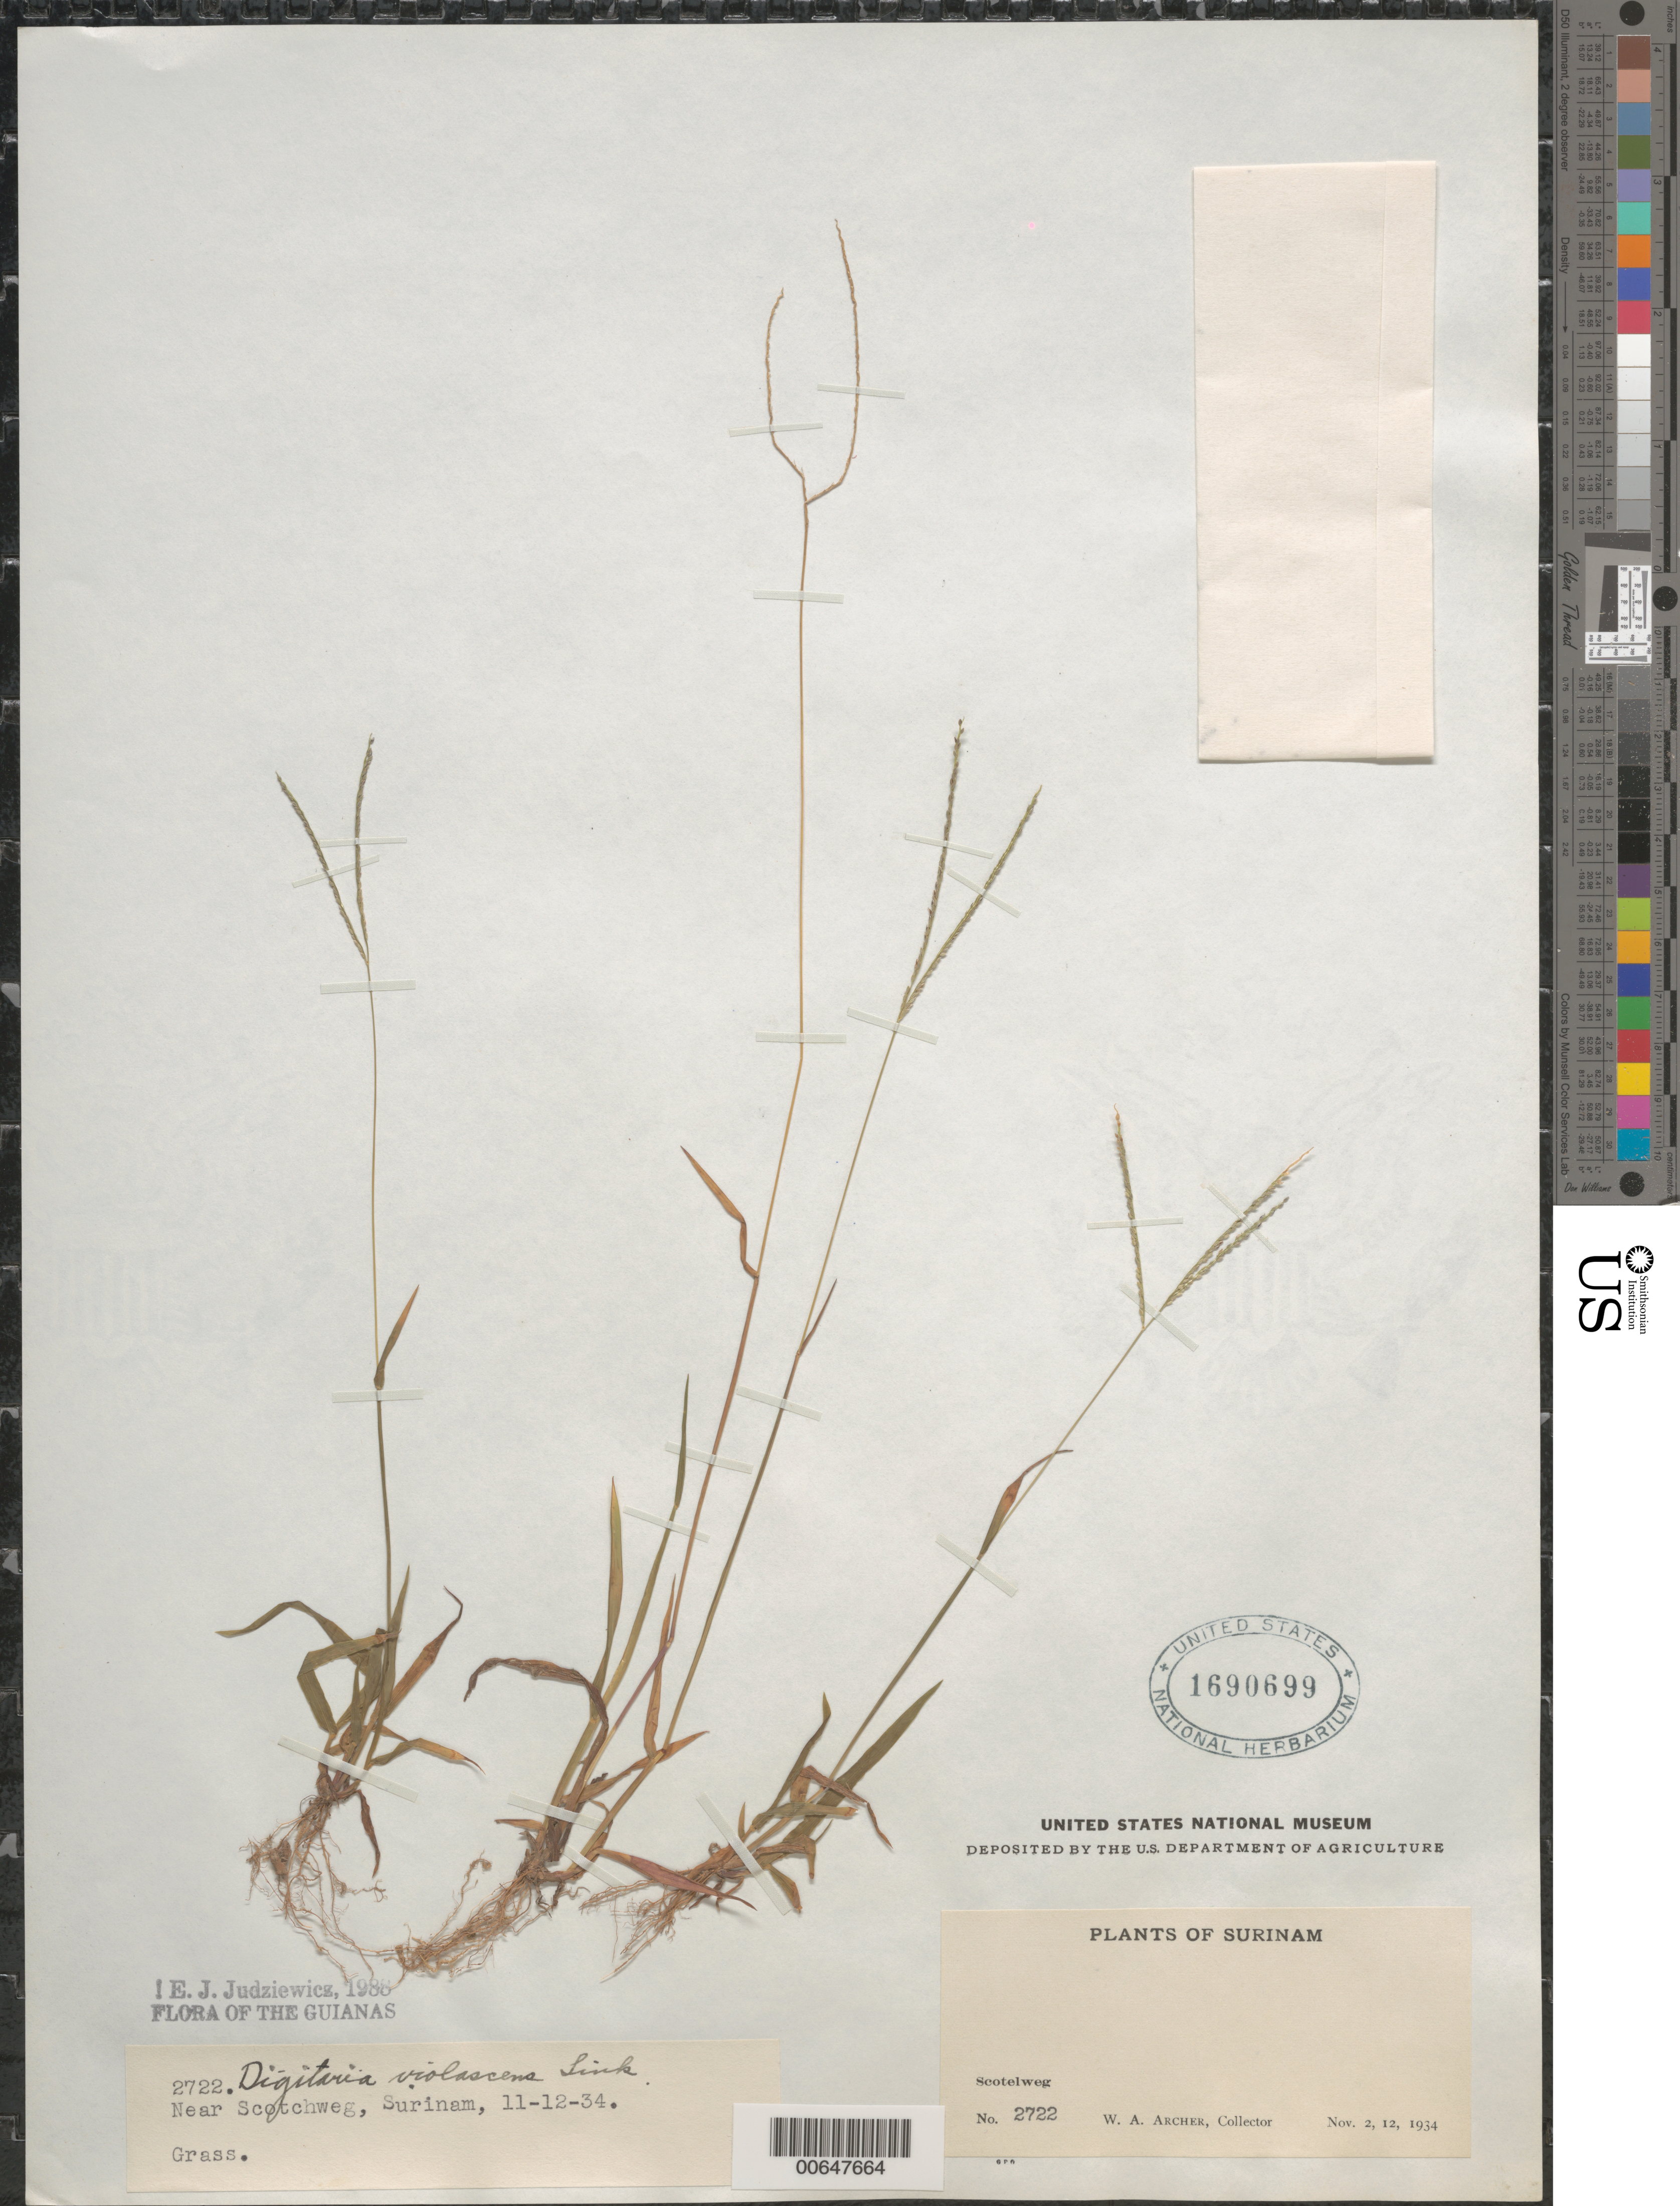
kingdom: Plantae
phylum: Tracheophyta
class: Liliopsida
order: Poales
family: Poaceae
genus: Digitaria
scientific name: Digitaria violascens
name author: Link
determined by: Judziewicz, E. J.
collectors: W. A. Archer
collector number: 2722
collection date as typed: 2-Nov-34 or 12-Nov-34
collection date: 1934-11-02 or 1934-11-12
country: Suriname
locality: Scotelweg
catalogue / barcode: US 1690699